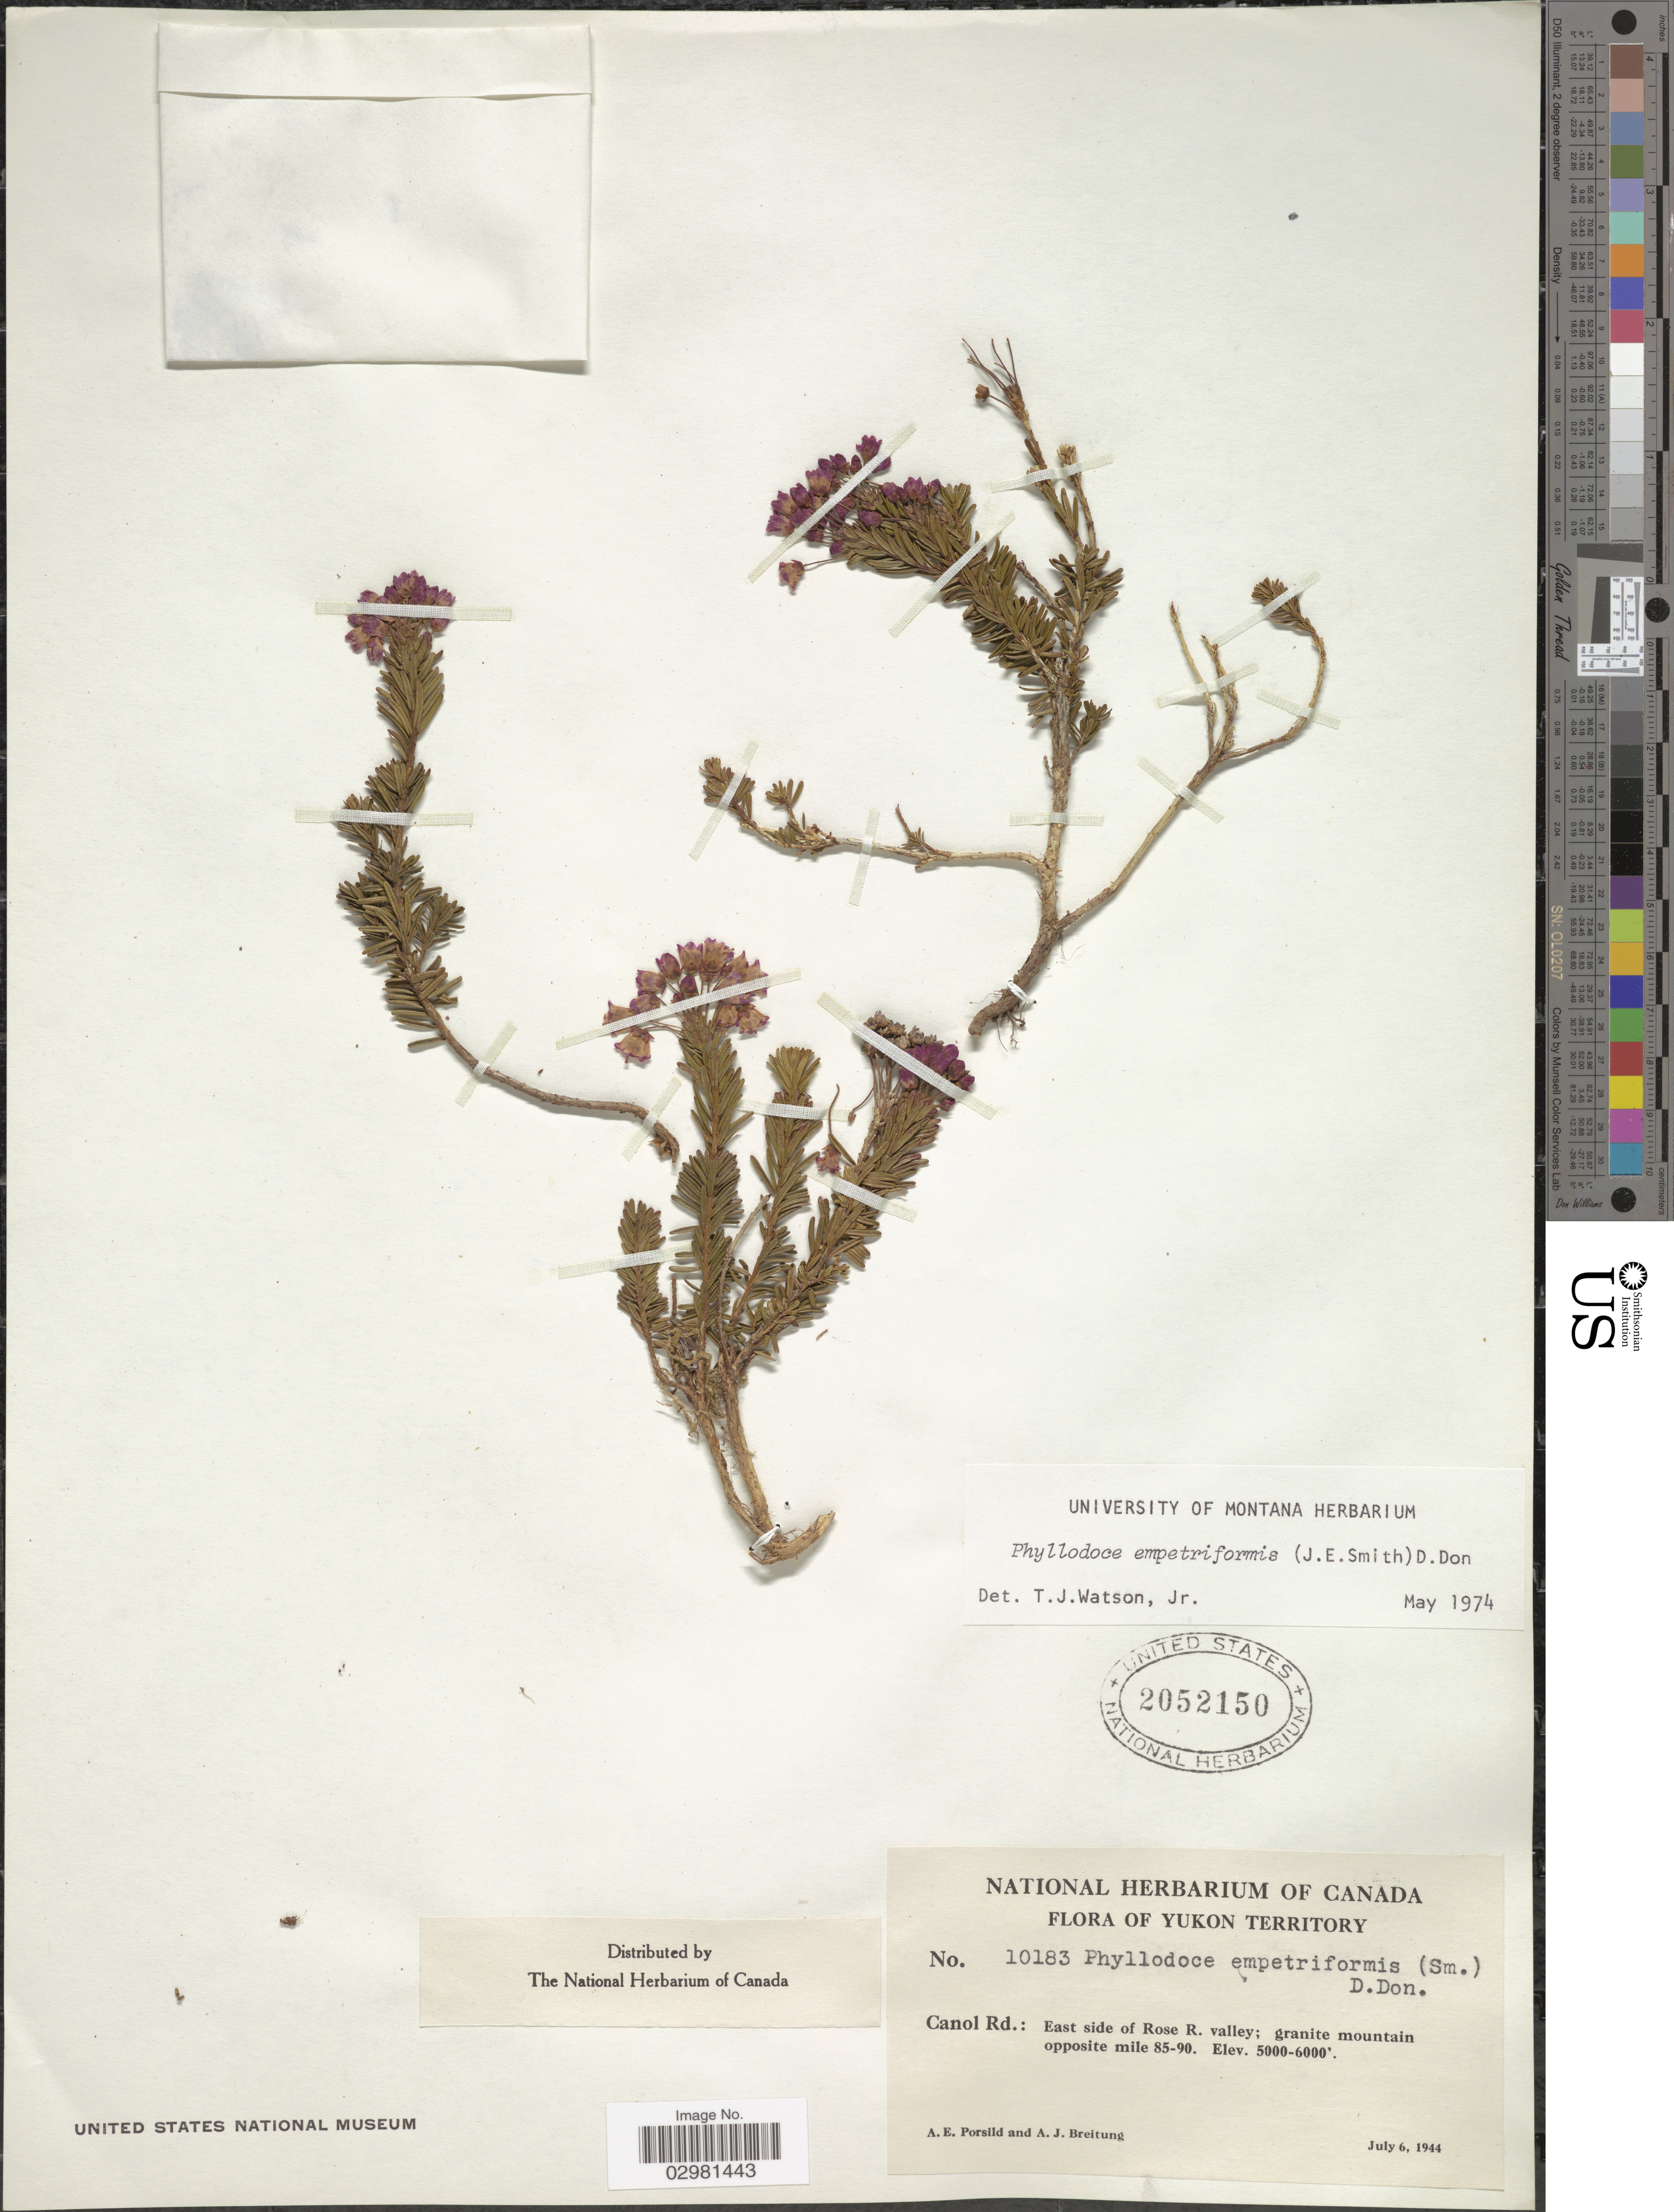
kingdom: Plantae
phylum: Tracheophyta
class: Magnoliopsida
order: Ericales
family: Ericaceae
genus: Phyllodoce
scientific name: Phyllodoce empetiformis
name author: (Small) D. Don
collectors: A. E. Porsild & A. Breitung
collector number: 10183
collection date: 1944-07-06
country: Canada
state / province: Yukon Territory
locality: Canol Rd.: East side of Rose R. valley: granite mountain opposite mile 85-90.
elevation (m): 1524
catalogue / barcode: US 2052150